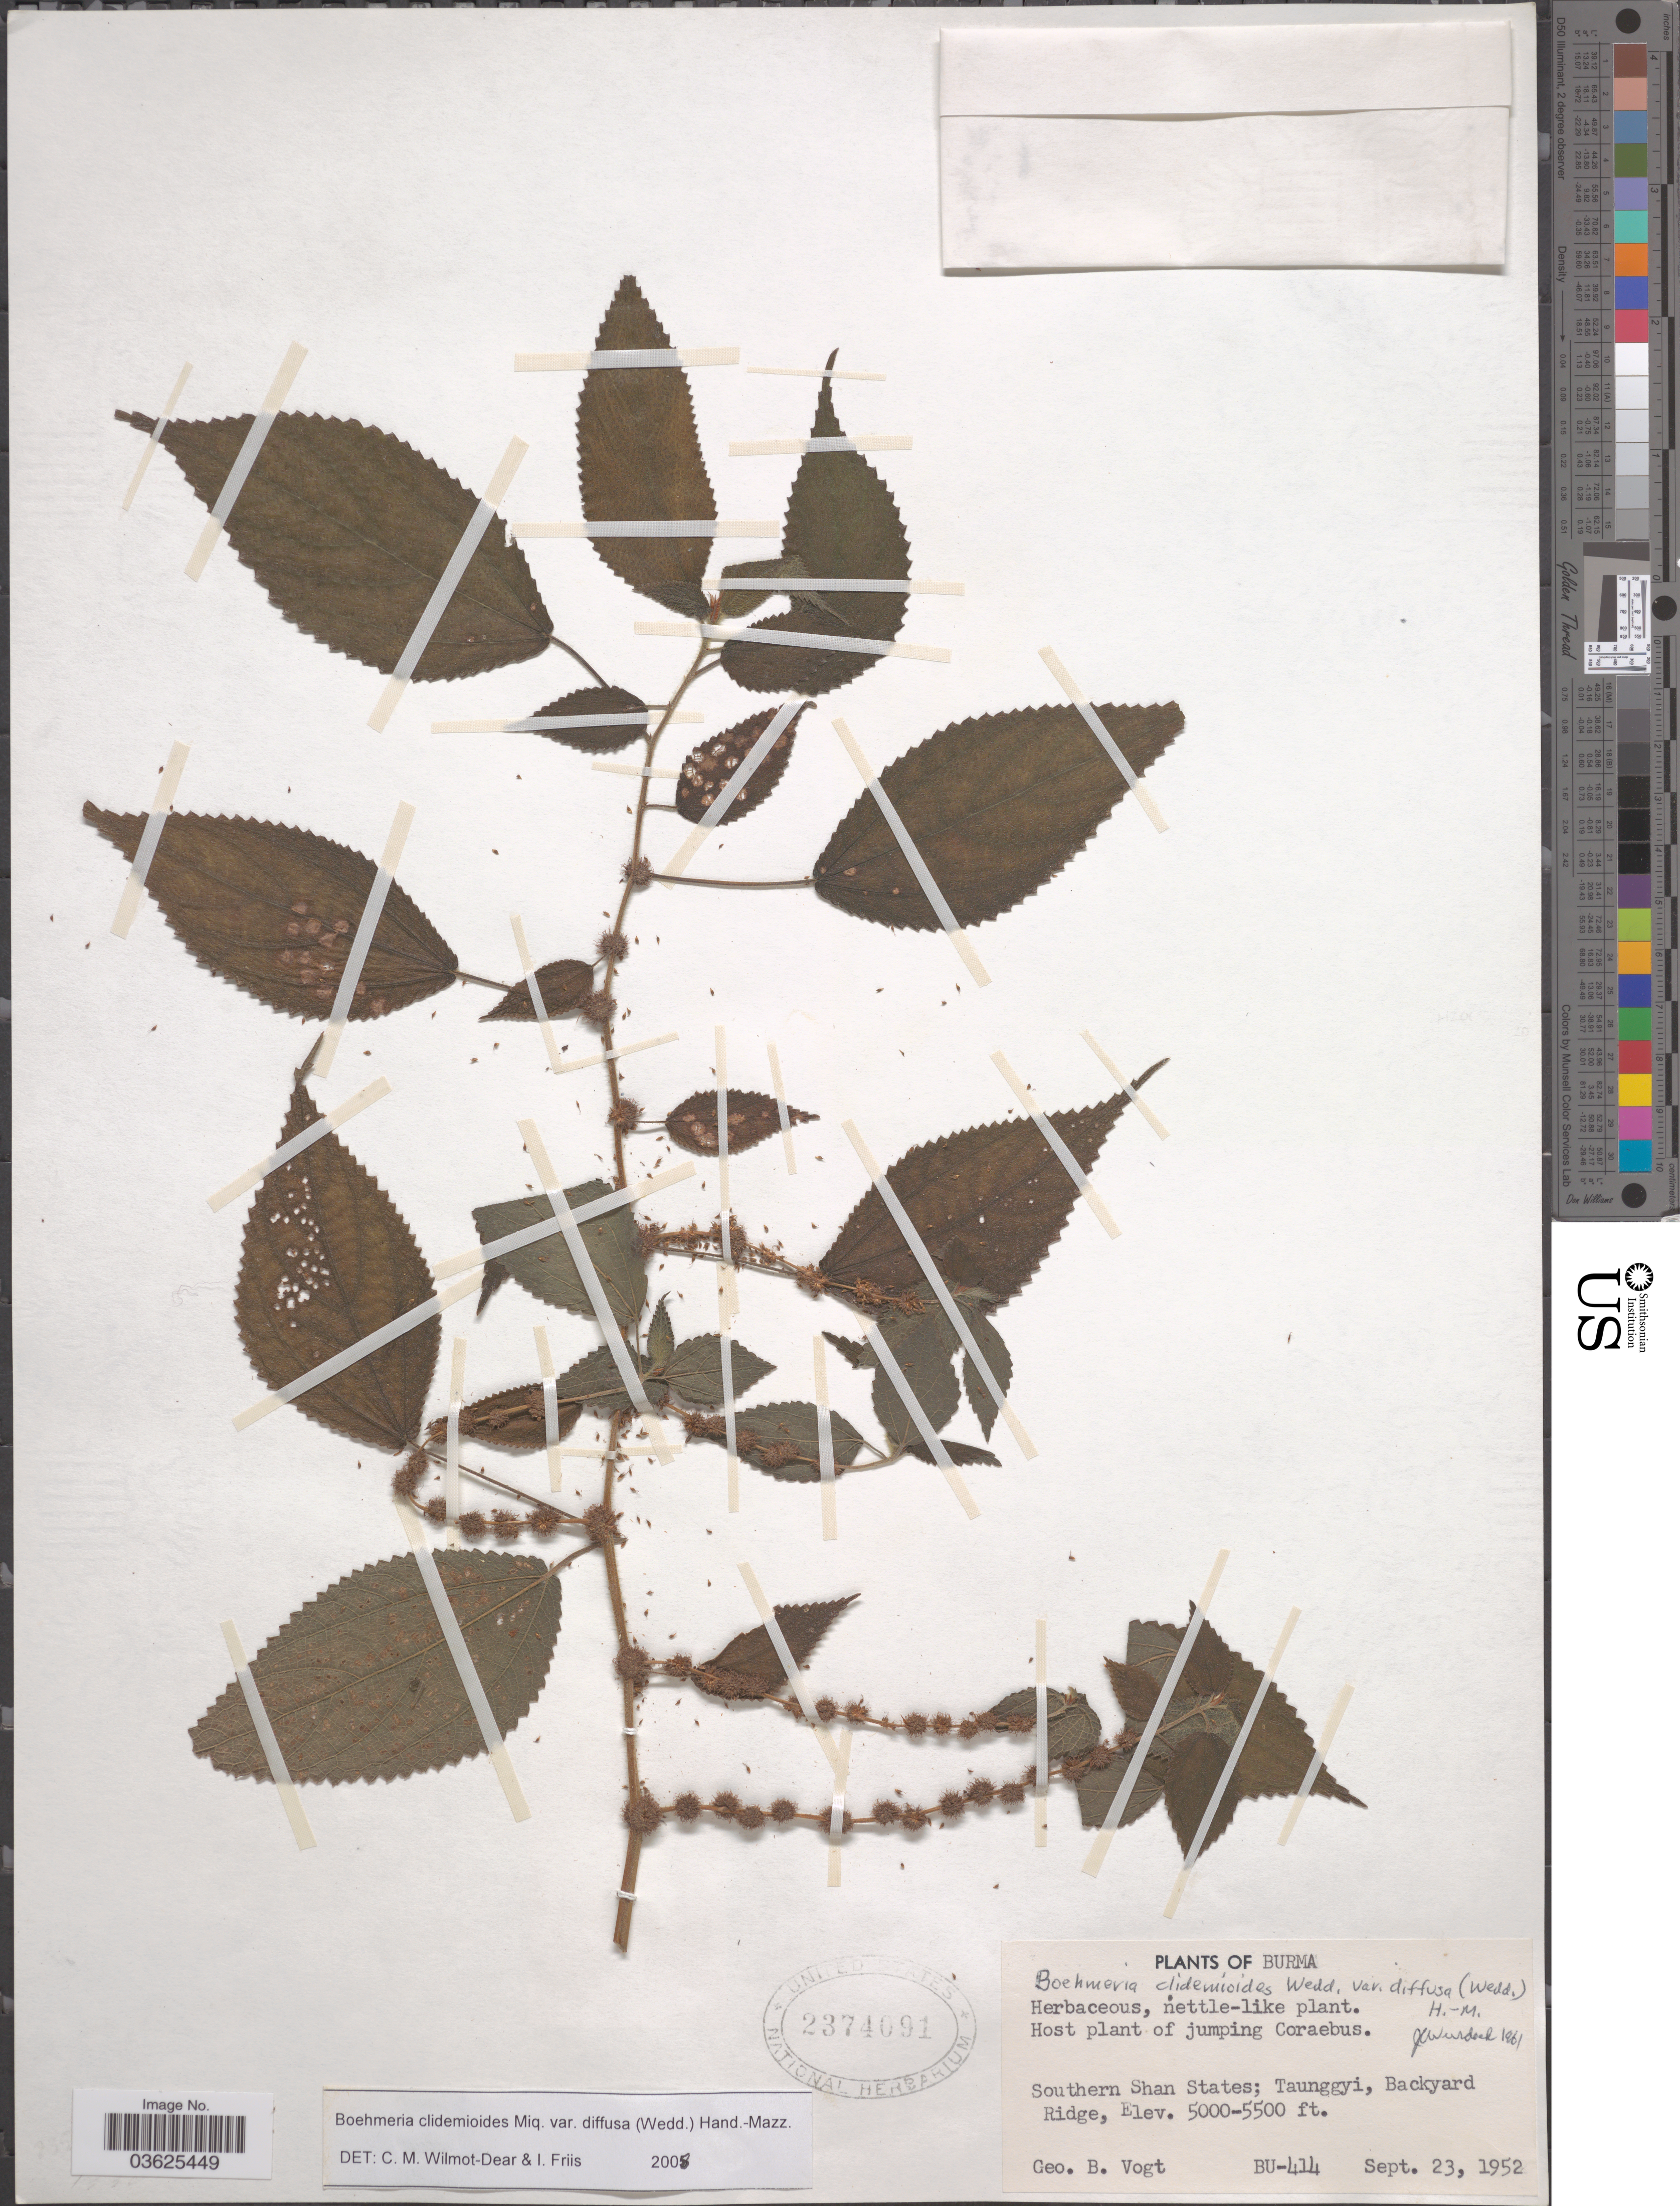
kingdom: Plantae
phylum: Tracheophyta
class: Magnoliopsida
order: Rosales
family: Urticaceae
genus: Boehmeria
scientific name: Boehmeria diffusa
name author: Wedd.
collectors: G. B. Vogt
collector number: BU-414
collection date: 1952-09-23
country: Myanmar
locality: Burma. Southern Shan States; Taunggyi, Backyard Ridge.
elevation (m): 1524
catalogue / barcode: US 2374091